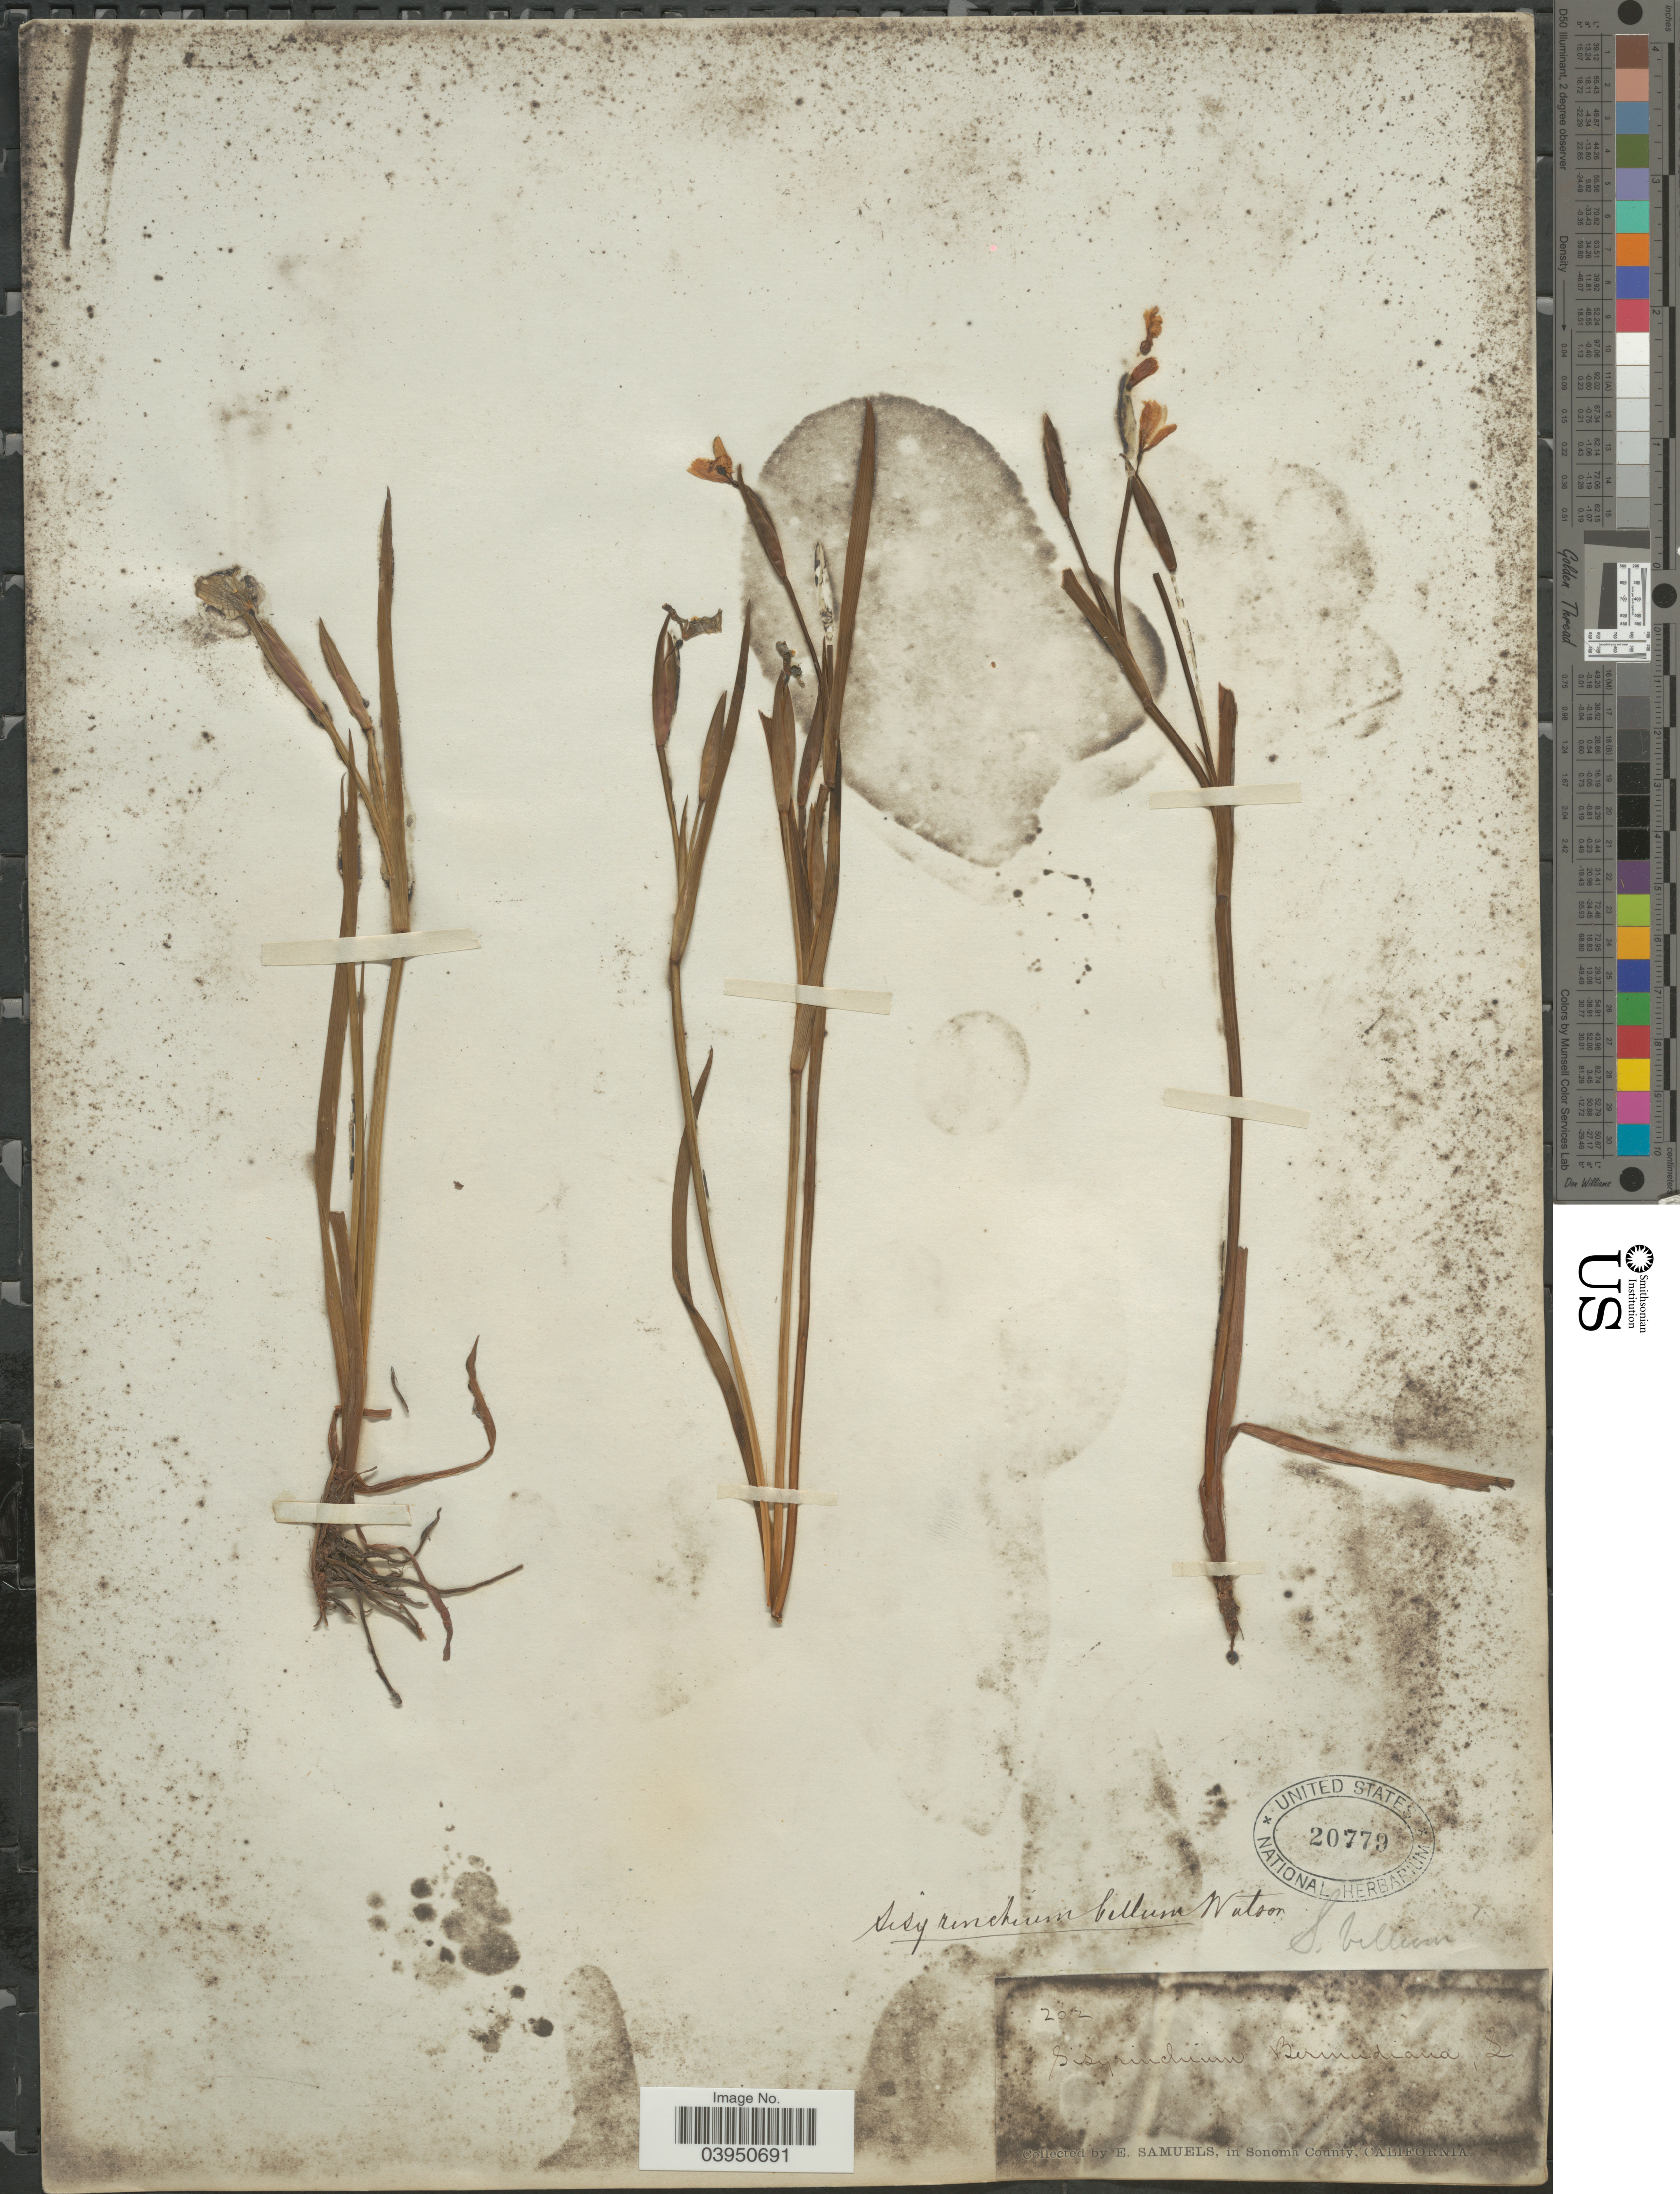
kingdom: Plantae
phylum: Tracheophyta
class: Liliopsida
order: Asparagales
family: Iridaceae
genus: Sisyrinchium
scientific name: Sisyrinchium bellum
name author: S. Watson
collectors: E. Samuels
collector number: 202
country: United States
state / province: California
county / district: Sonoma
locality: Sonoma County.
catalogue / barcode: US 20779